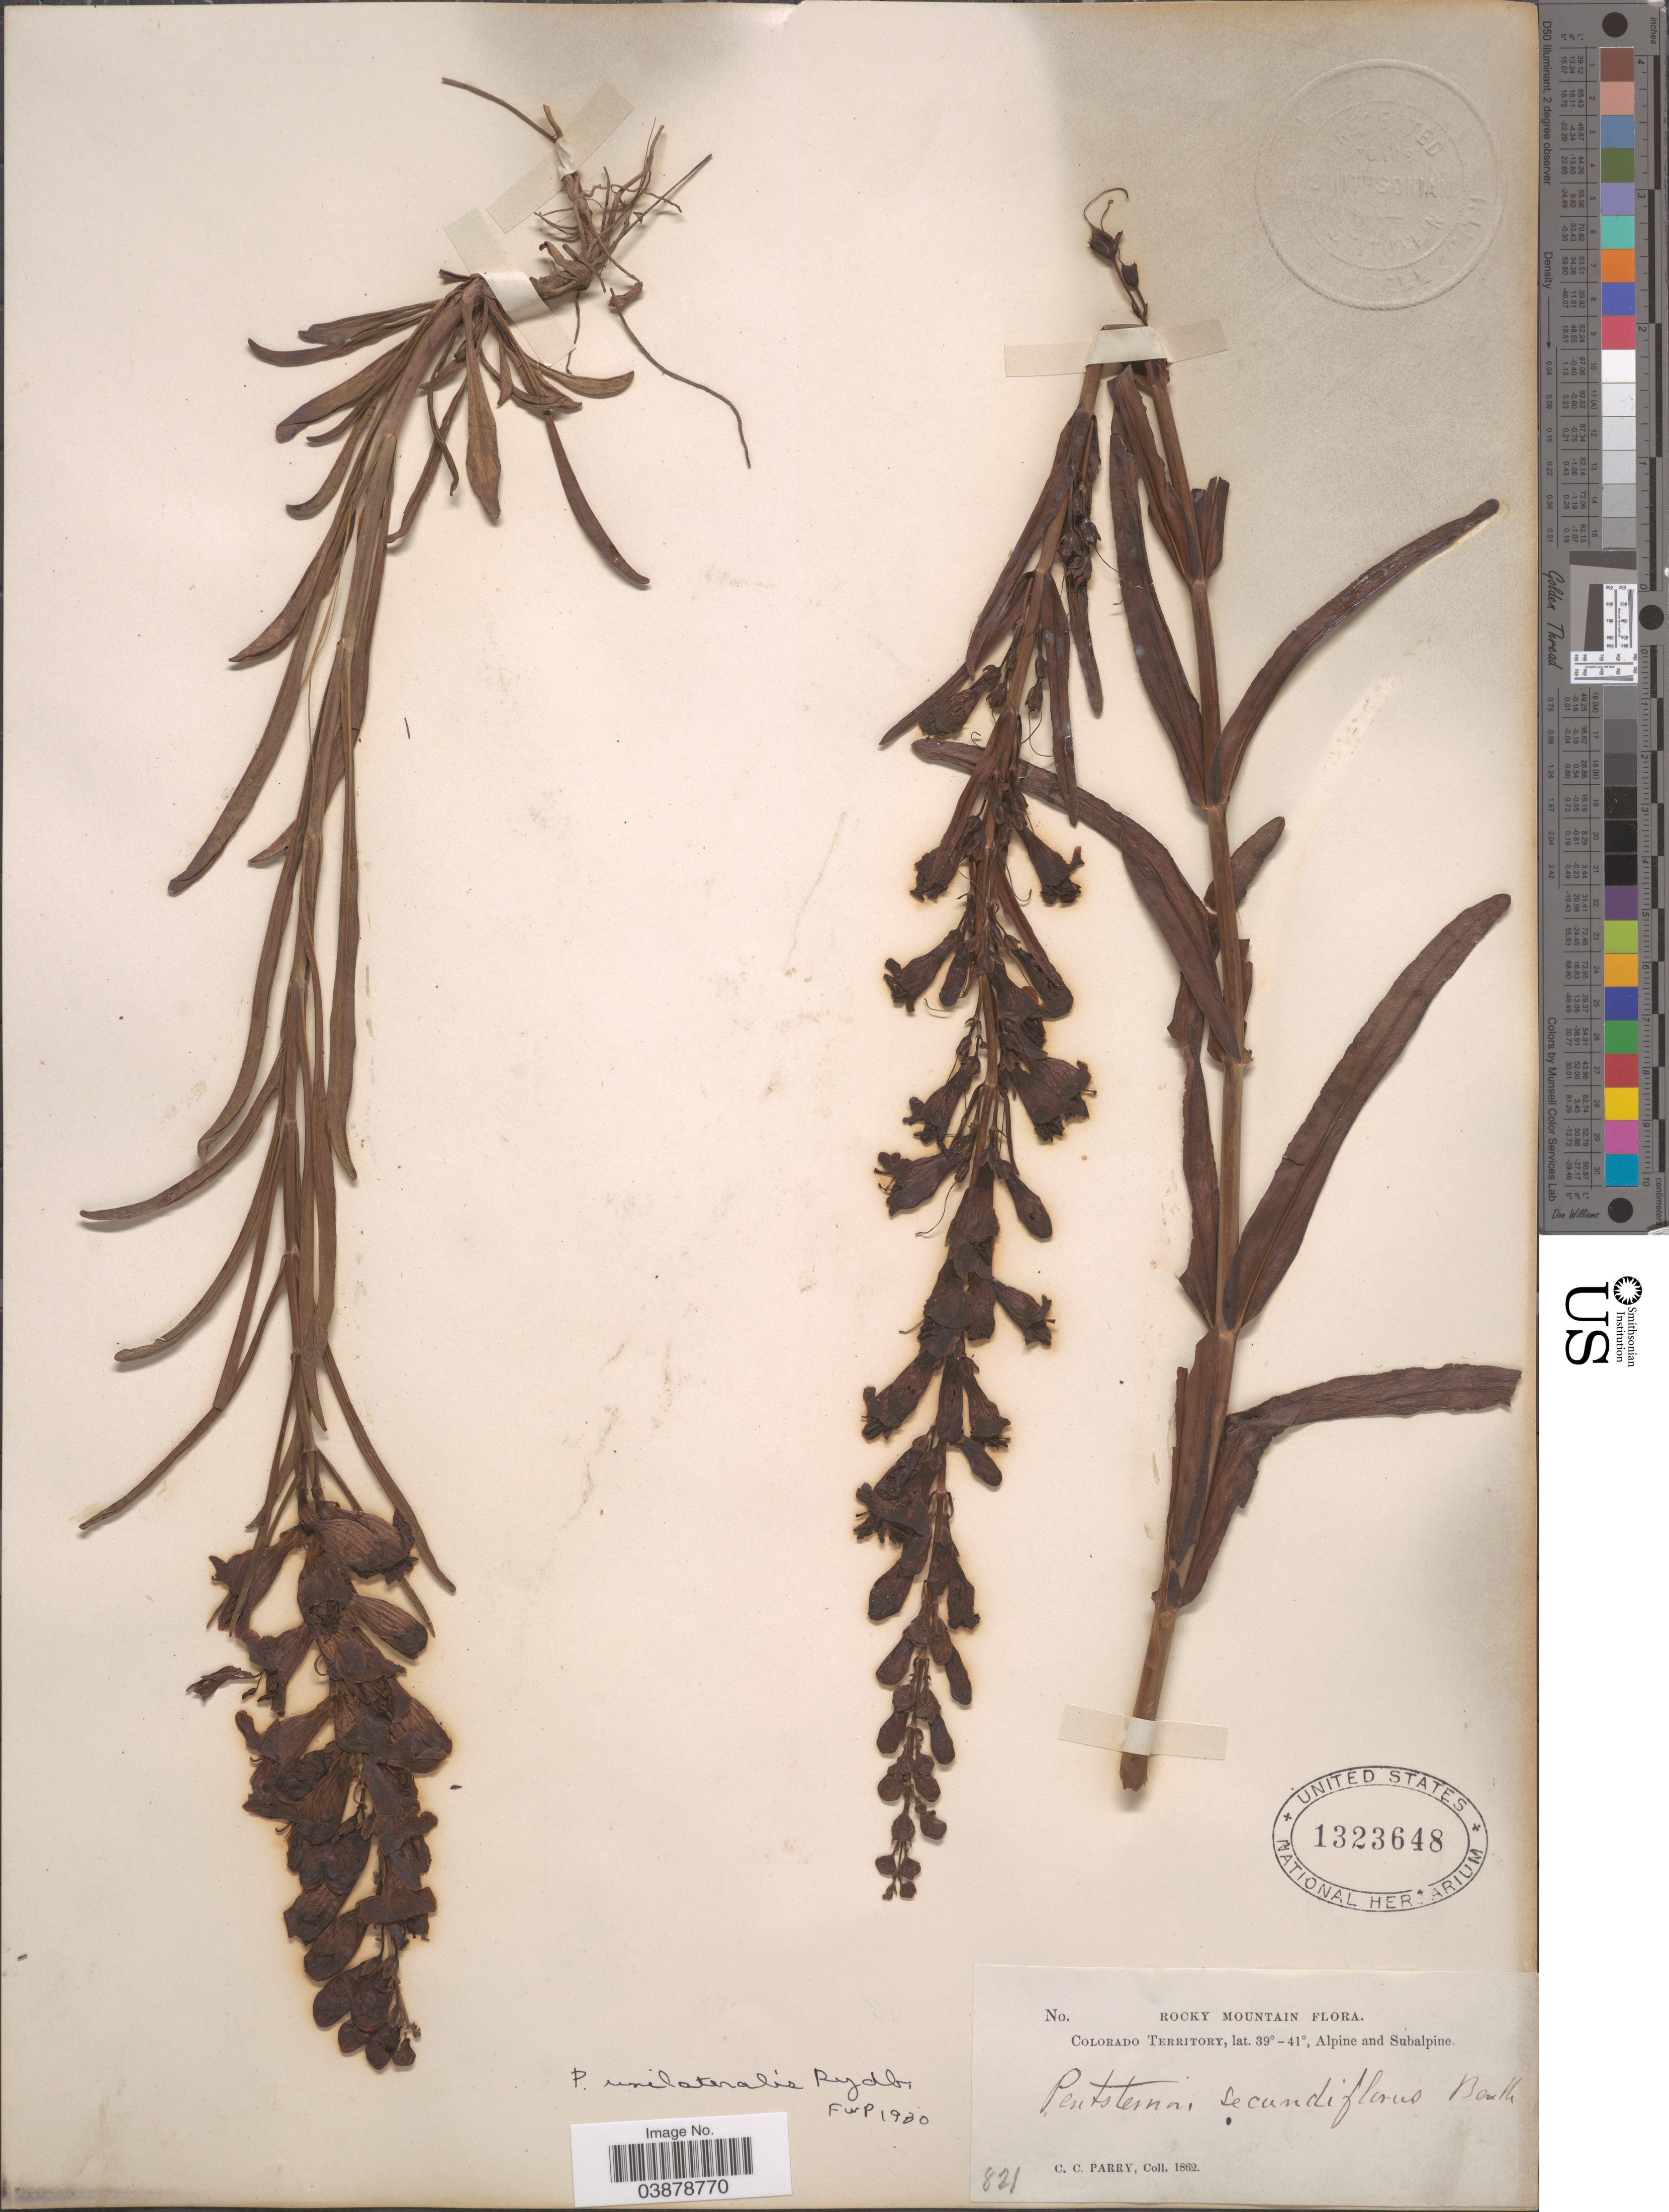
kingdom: Plantae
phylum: Tracheophyta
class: Magnoliopsida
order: Lamiales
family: Plantaginaceae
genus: Penstemon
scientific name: Penstemon unilateralis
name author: Rydb.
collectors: C. C. Parry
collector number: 821?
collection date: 1862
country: United States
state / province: Colorado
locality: Rocky Mountain. Colorado Territory. Alpine and Subalpine.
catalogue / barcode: US 1323648